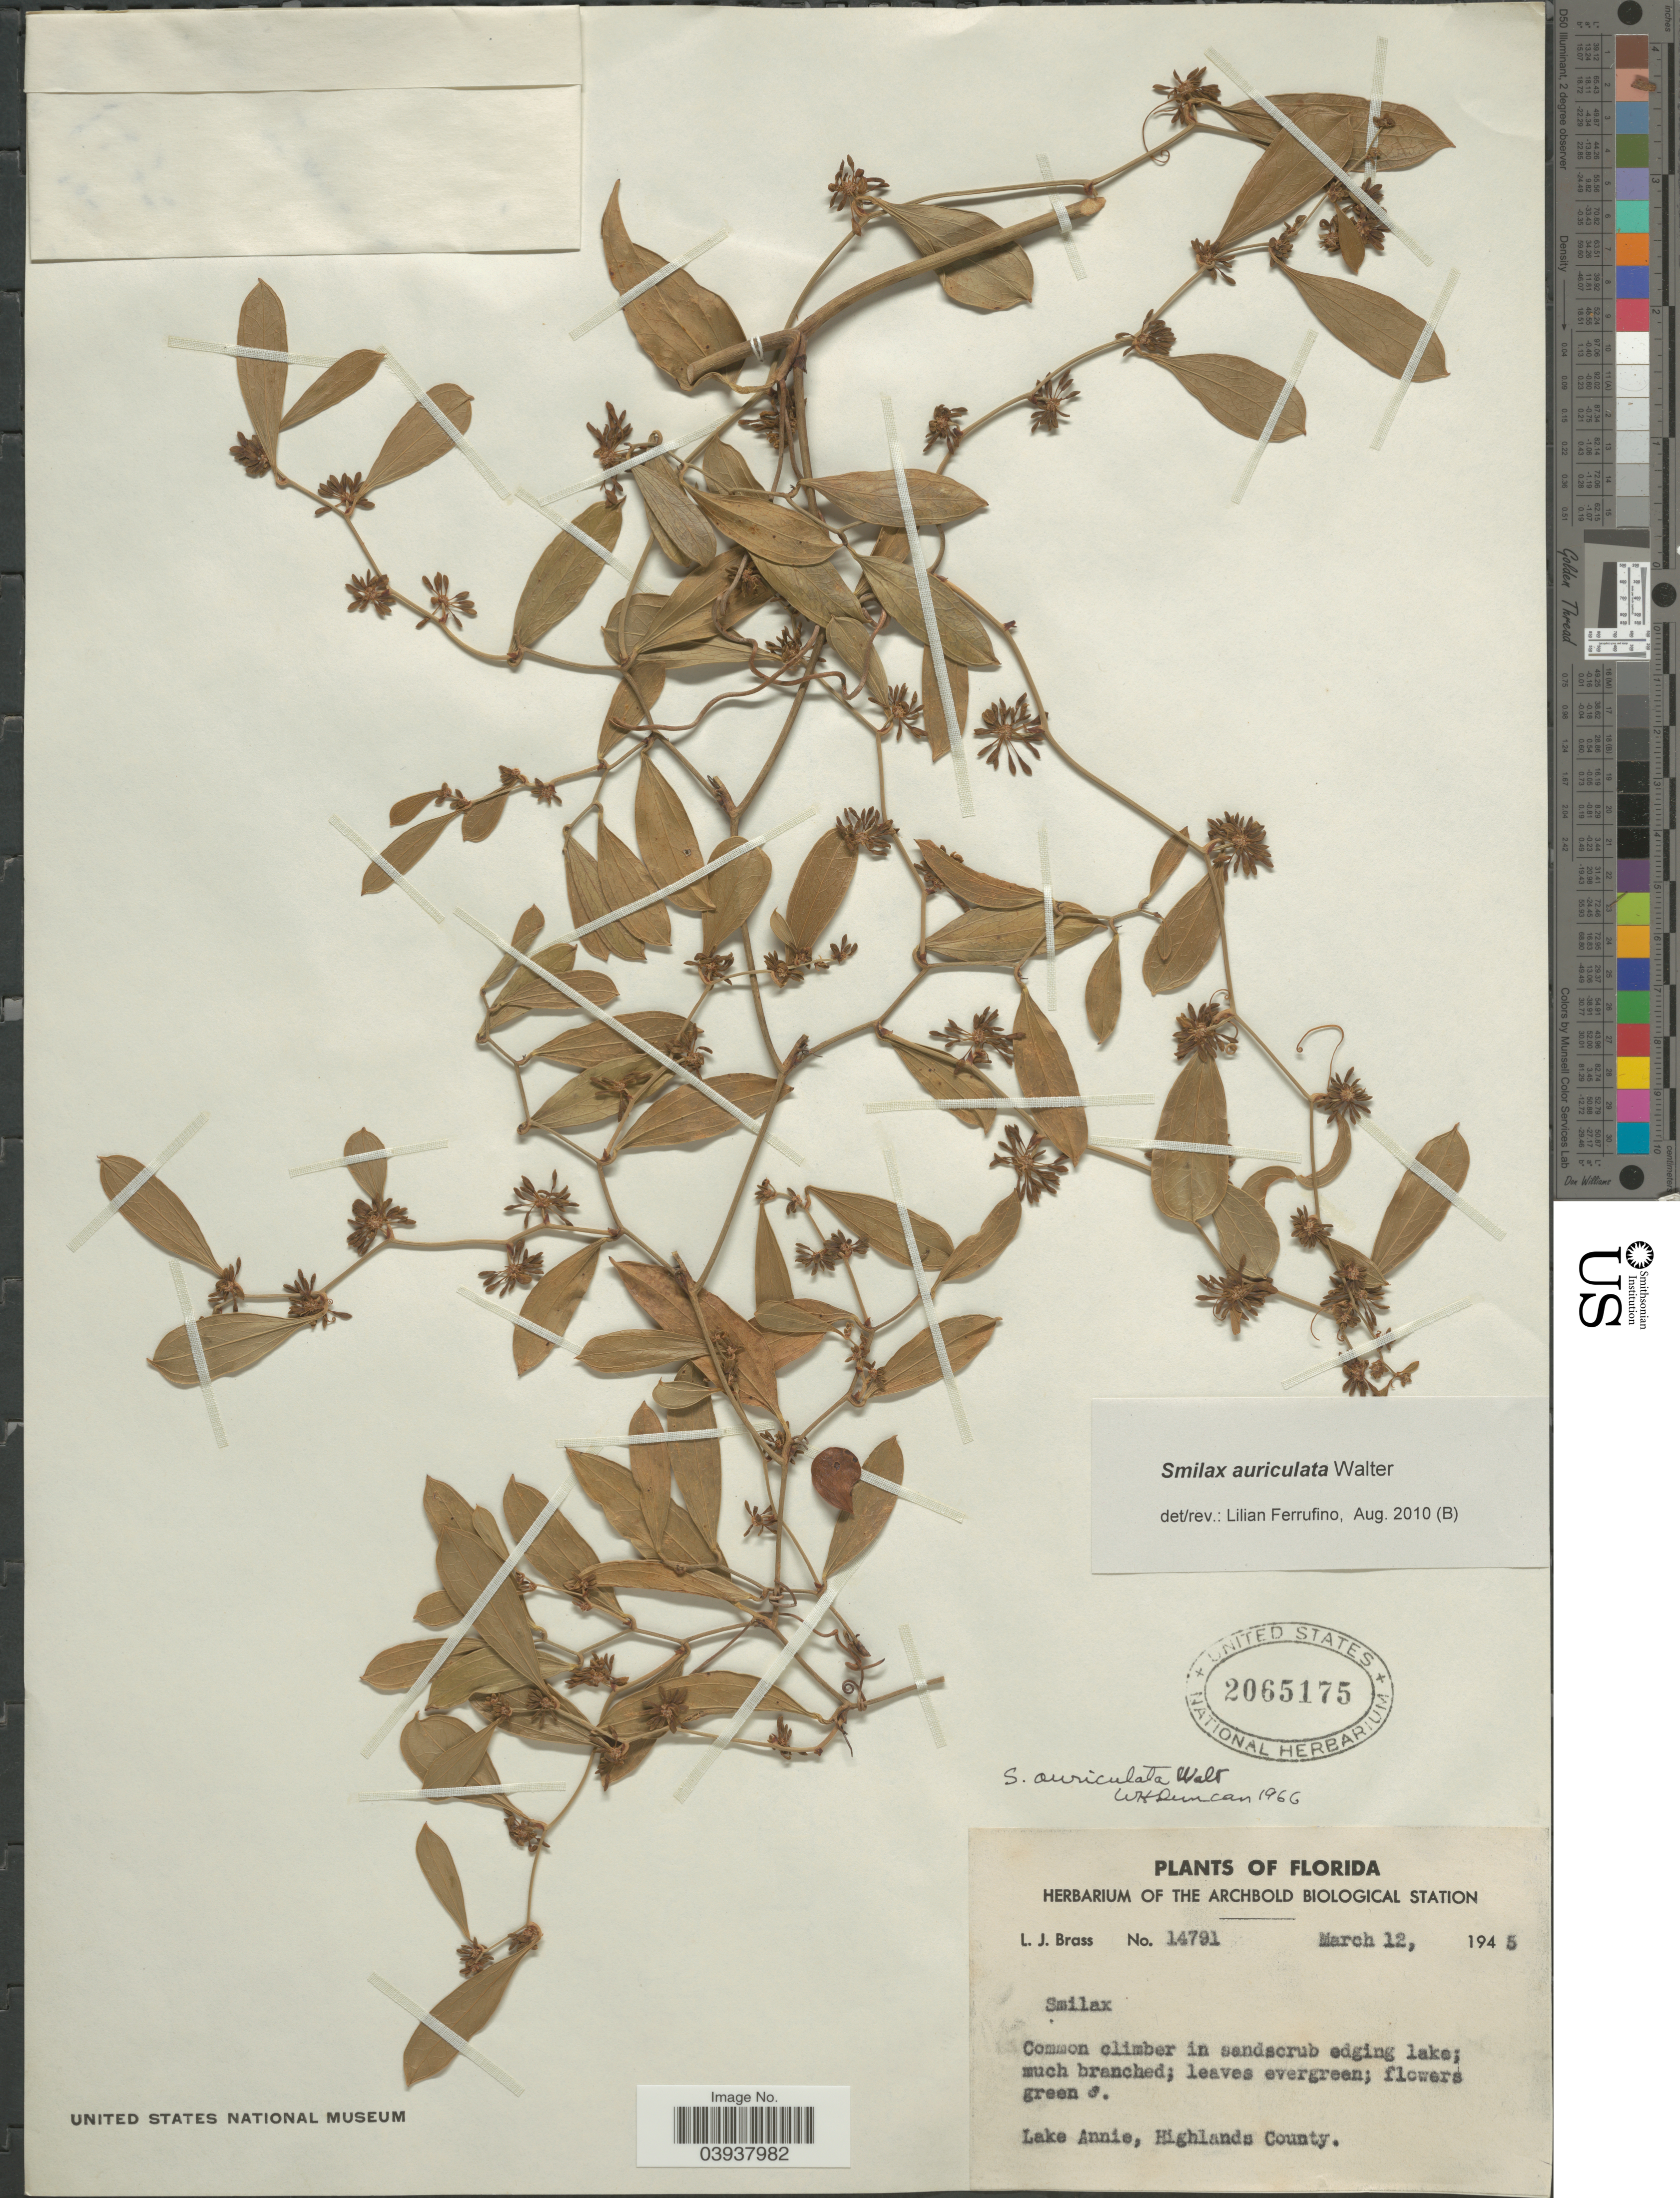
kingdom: Plantae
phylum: Tracheophyta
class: Liliopsida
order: Liliales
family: Smilacaceae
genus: Smilax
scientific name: Smilax auriculata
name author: Walter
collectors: L. J. Brass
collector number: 14791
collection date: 1945-03-12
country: United States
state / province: Florida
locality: Lake Annie, Highlands County.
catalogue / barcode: US 2065175